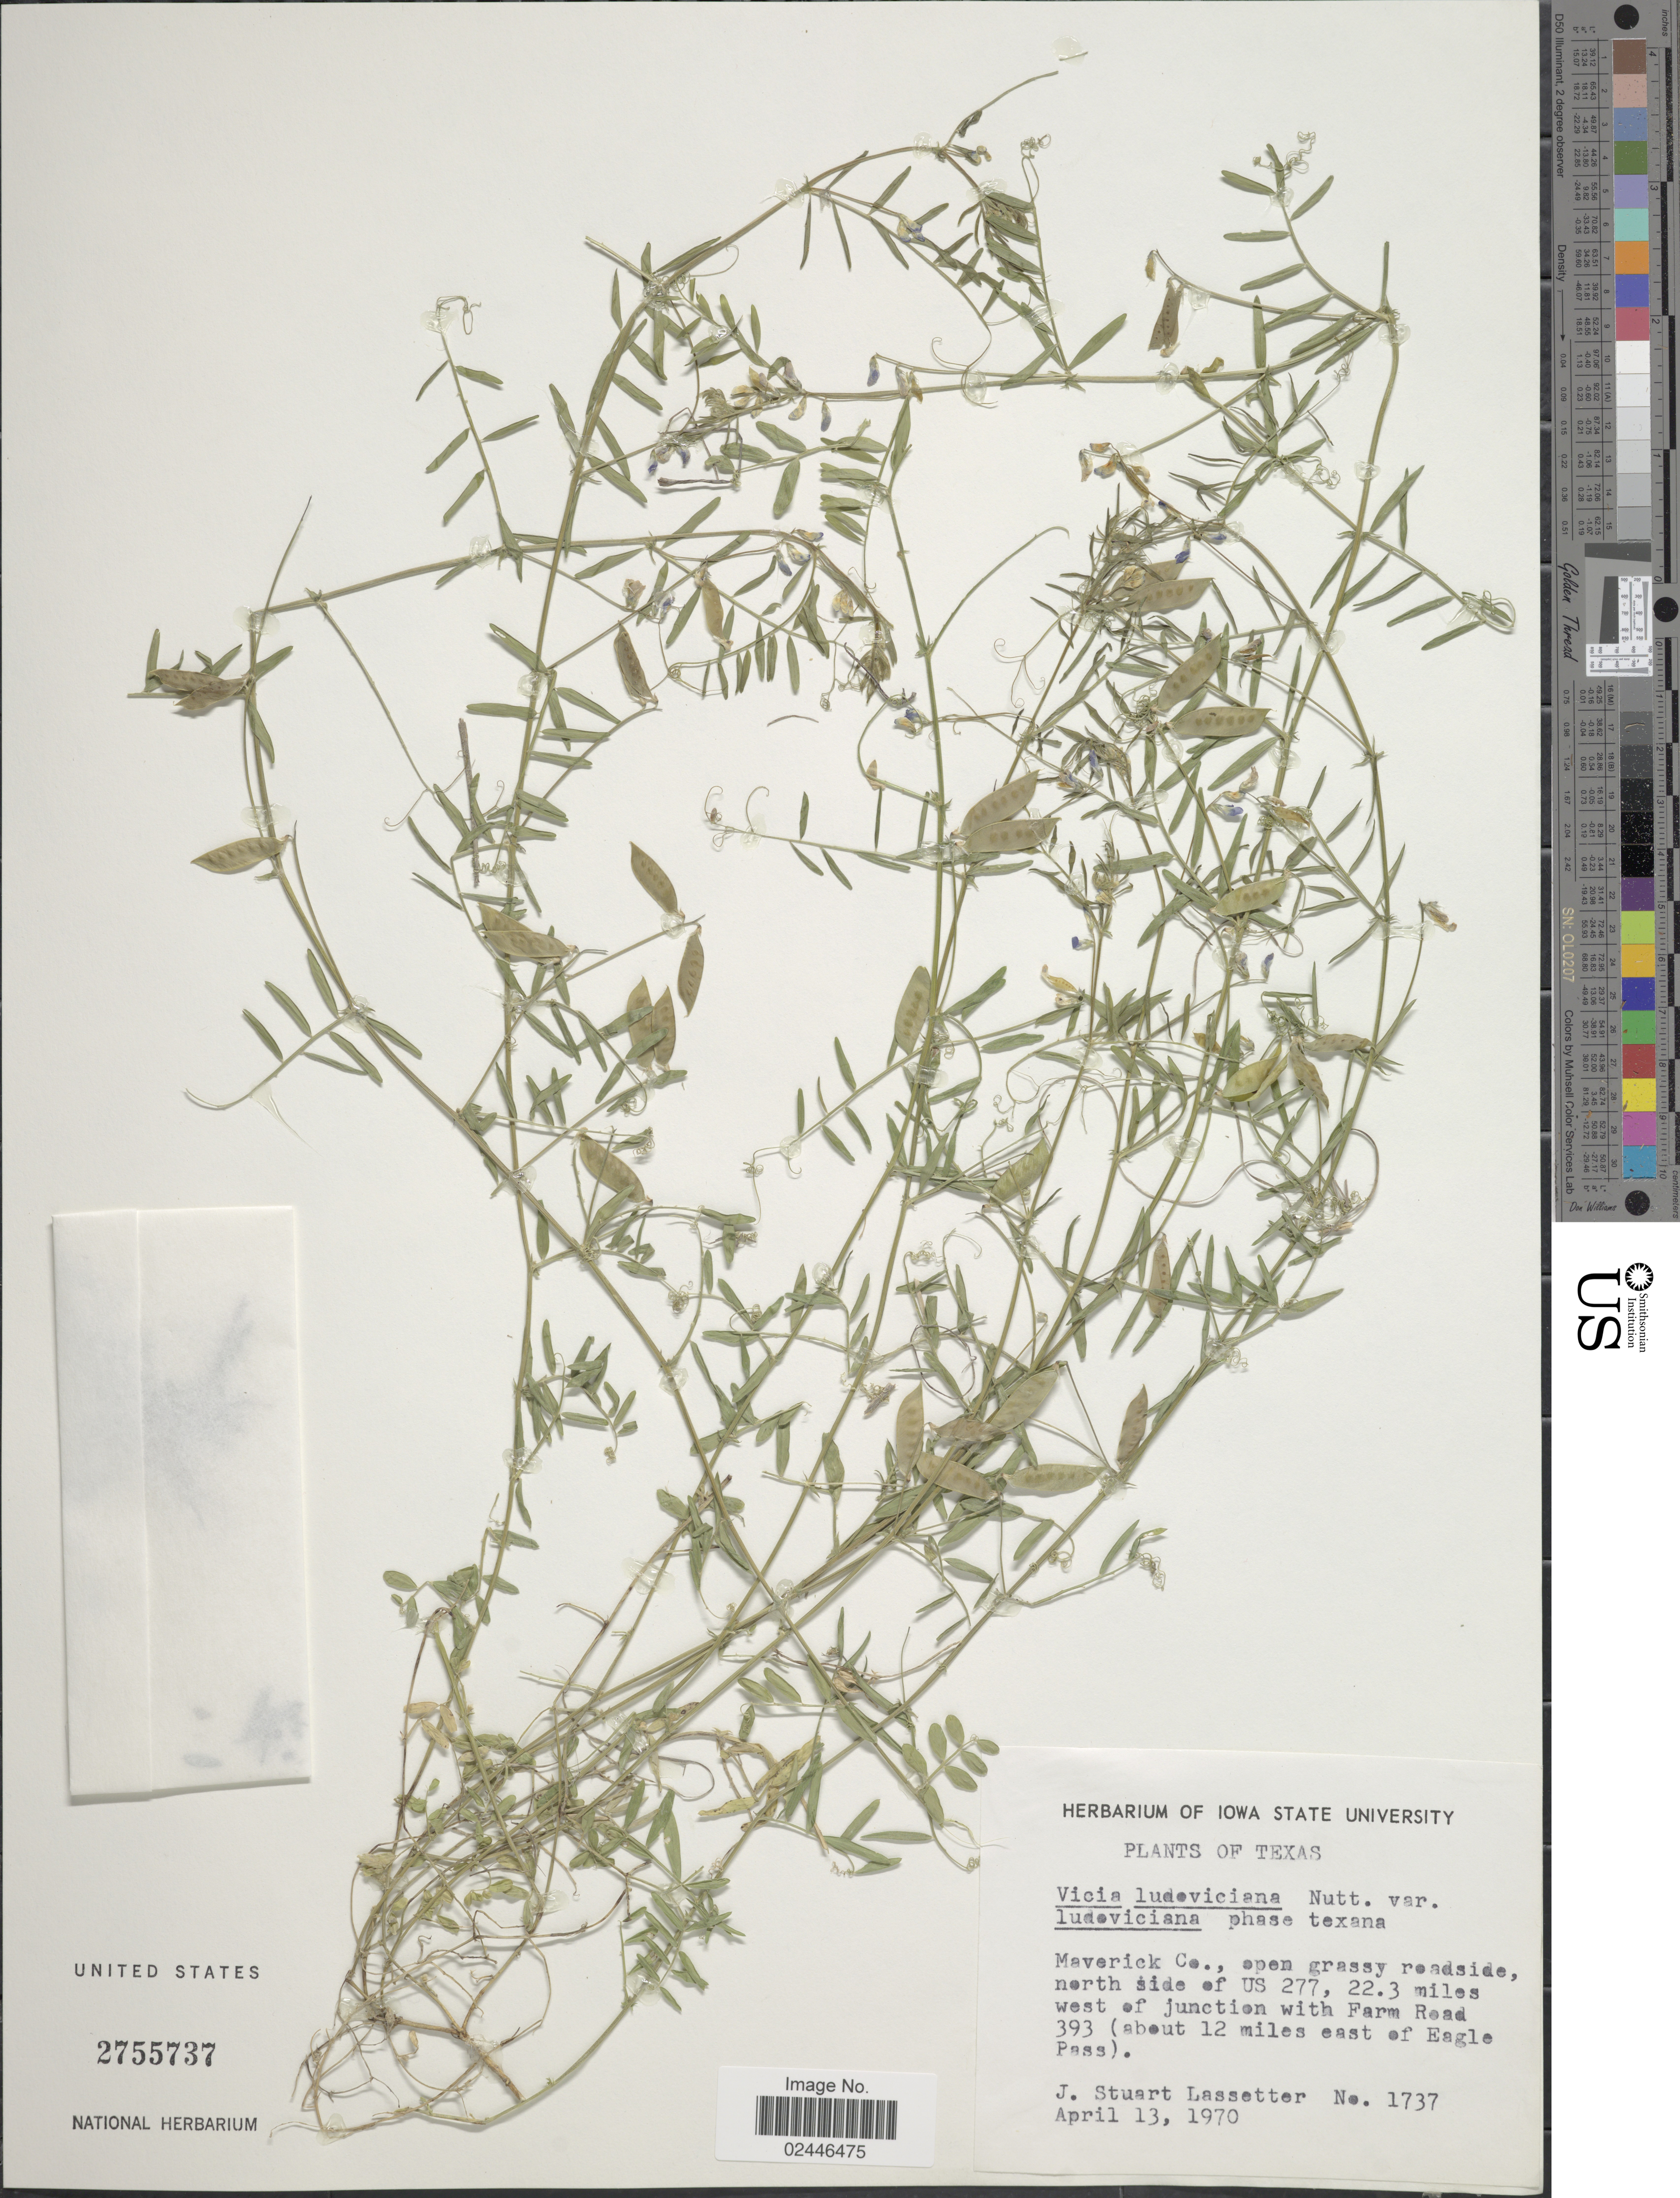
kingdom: Plantae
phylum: Tracheophyta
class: Magnoliopsida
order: Fabales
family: Fabaceae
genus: Vicia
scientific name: Vicia ludoviciana var. ludoviciana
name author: Nutt. ex Torr. & A. Gray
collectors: J. Lassetter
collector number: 1737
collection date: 1970-04-13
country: United States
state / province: Texas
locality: Maverick Co., open grassy roadside, north side of US 277, 22.3 miles west of junction with Farm Road 393 (about 12 miles east of Eagle Pass)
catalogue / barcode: US 2755737